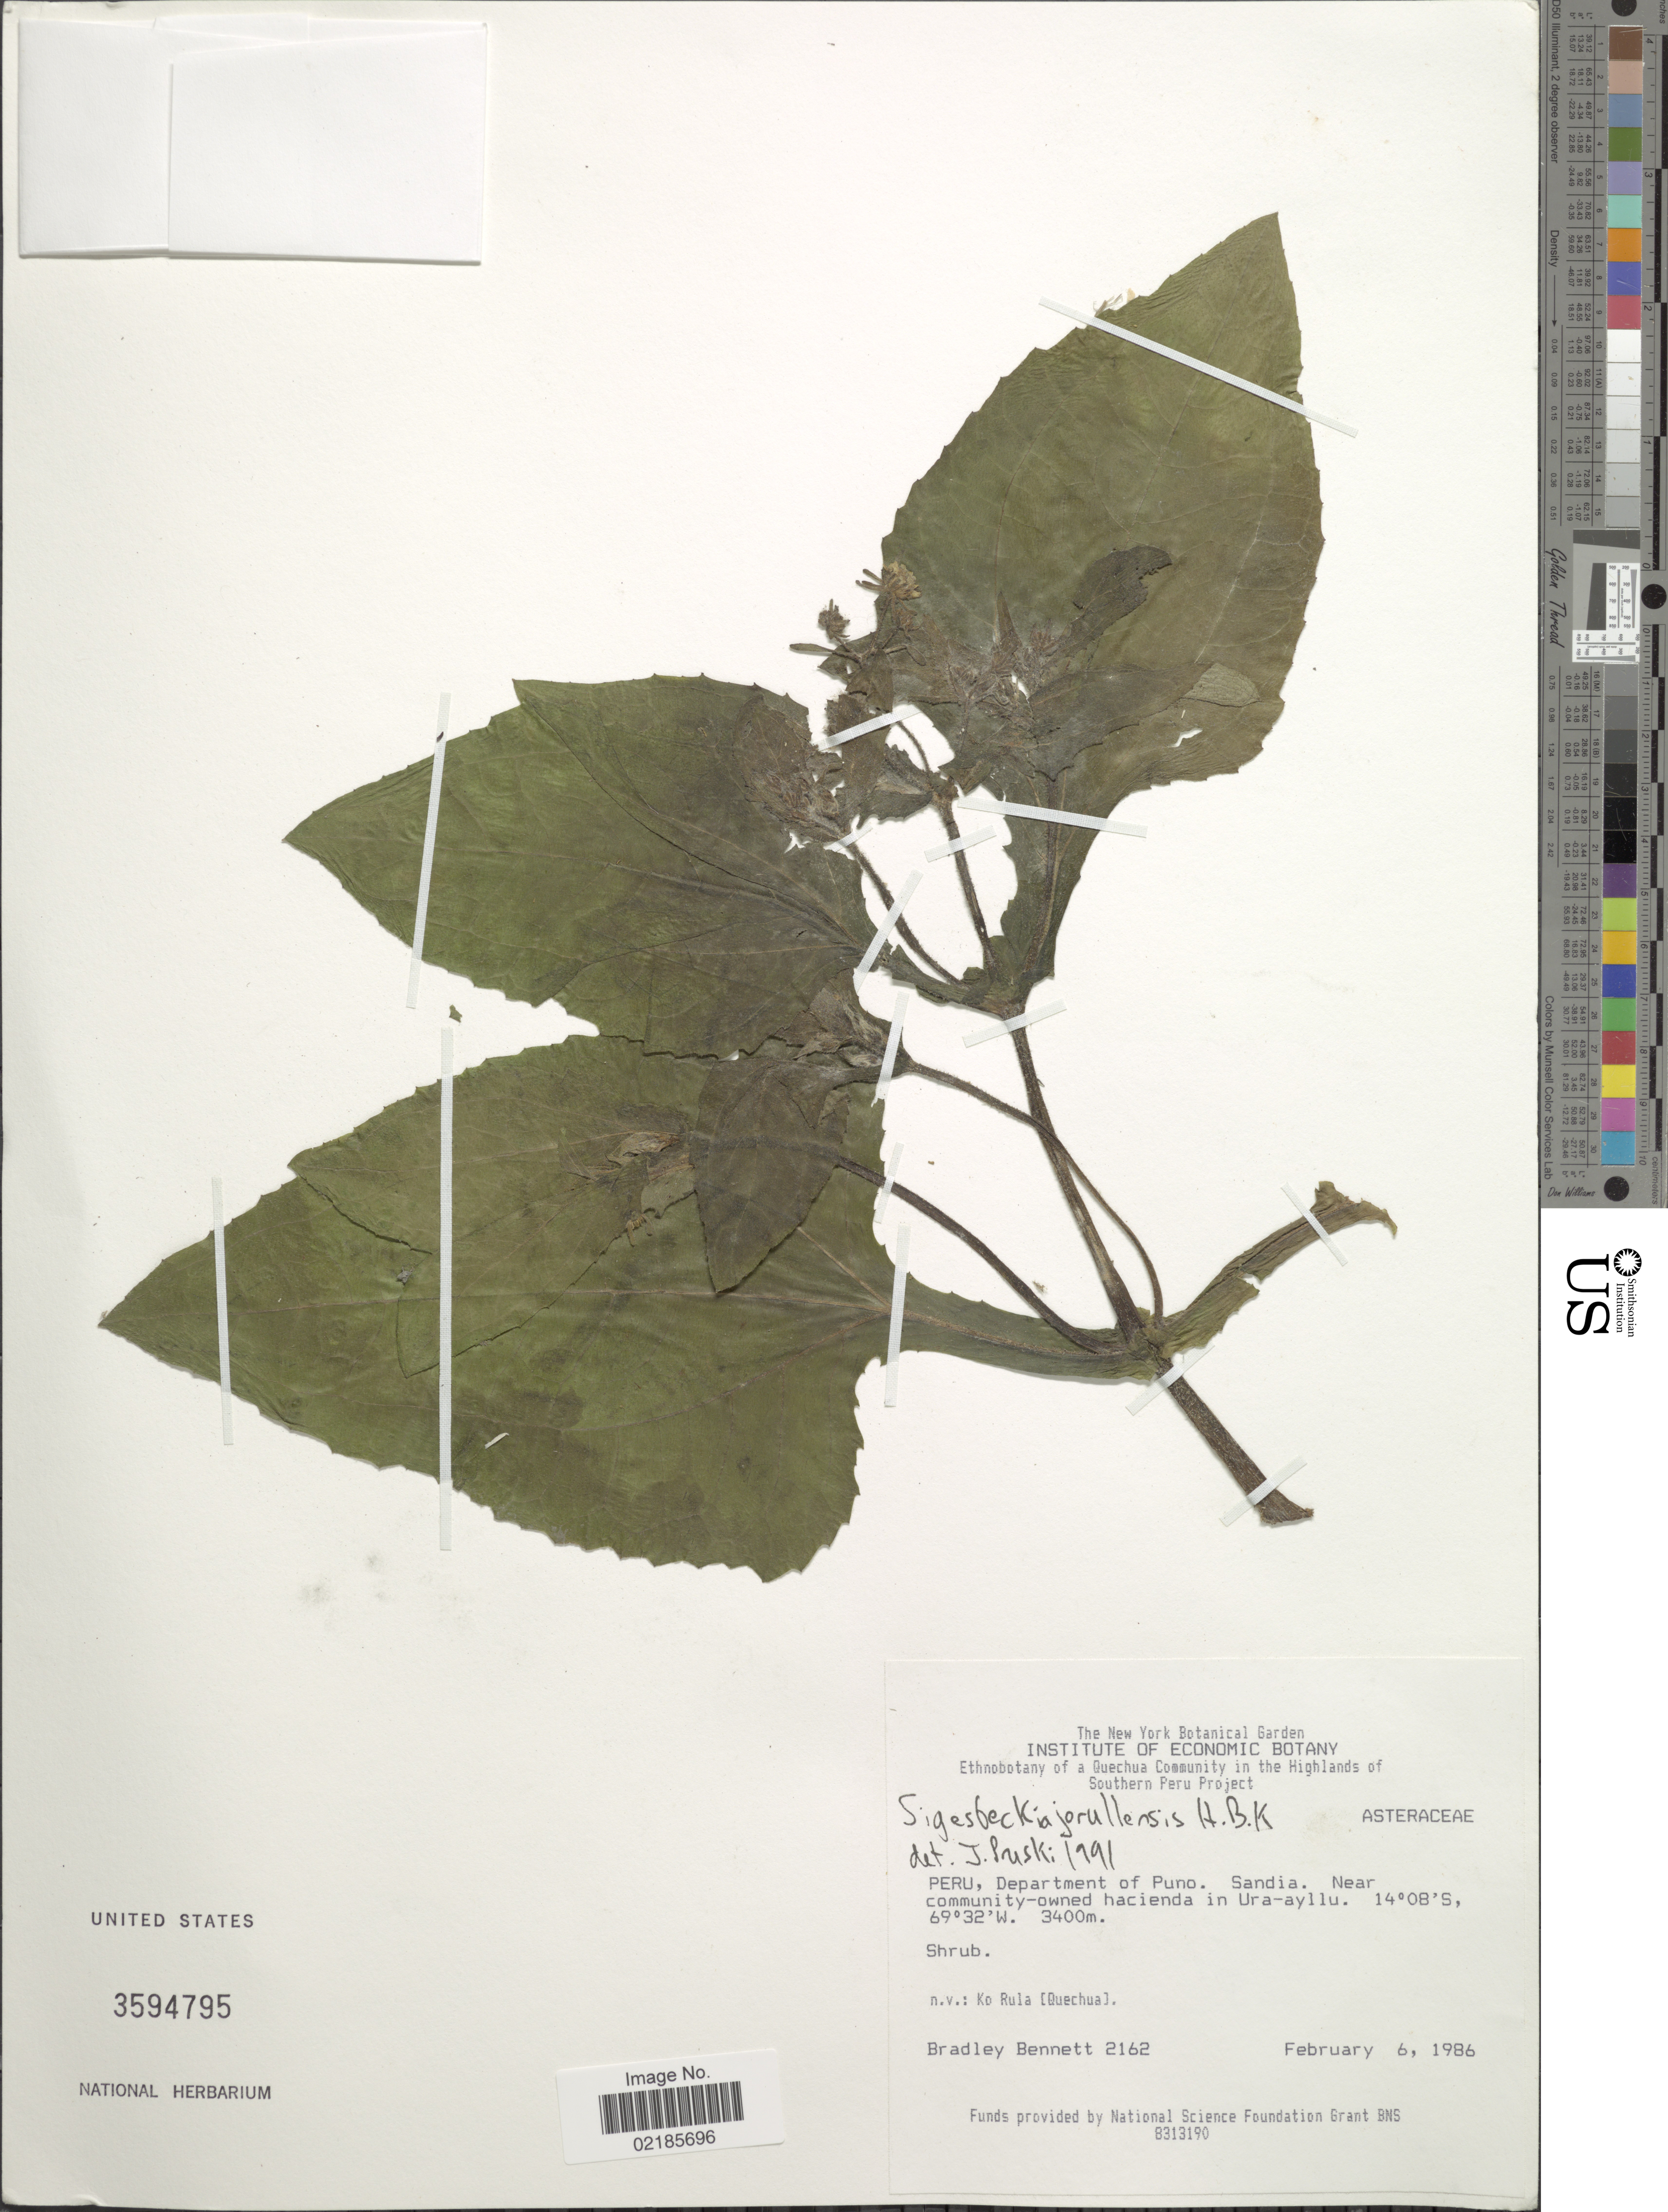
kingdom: Plantae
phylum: Tracheophyta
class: Magnoliopsida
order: Asterales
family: Asteraceae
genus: Sigesbeckia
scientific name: Sigesbeckia jorullensis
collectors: B. Bennett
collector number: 2162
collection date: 1986-02-06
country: Peru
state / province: Puno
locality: Sandia, near community-owned hacienda in Ura-ayllu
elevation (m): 3400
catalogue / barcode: US 3594795